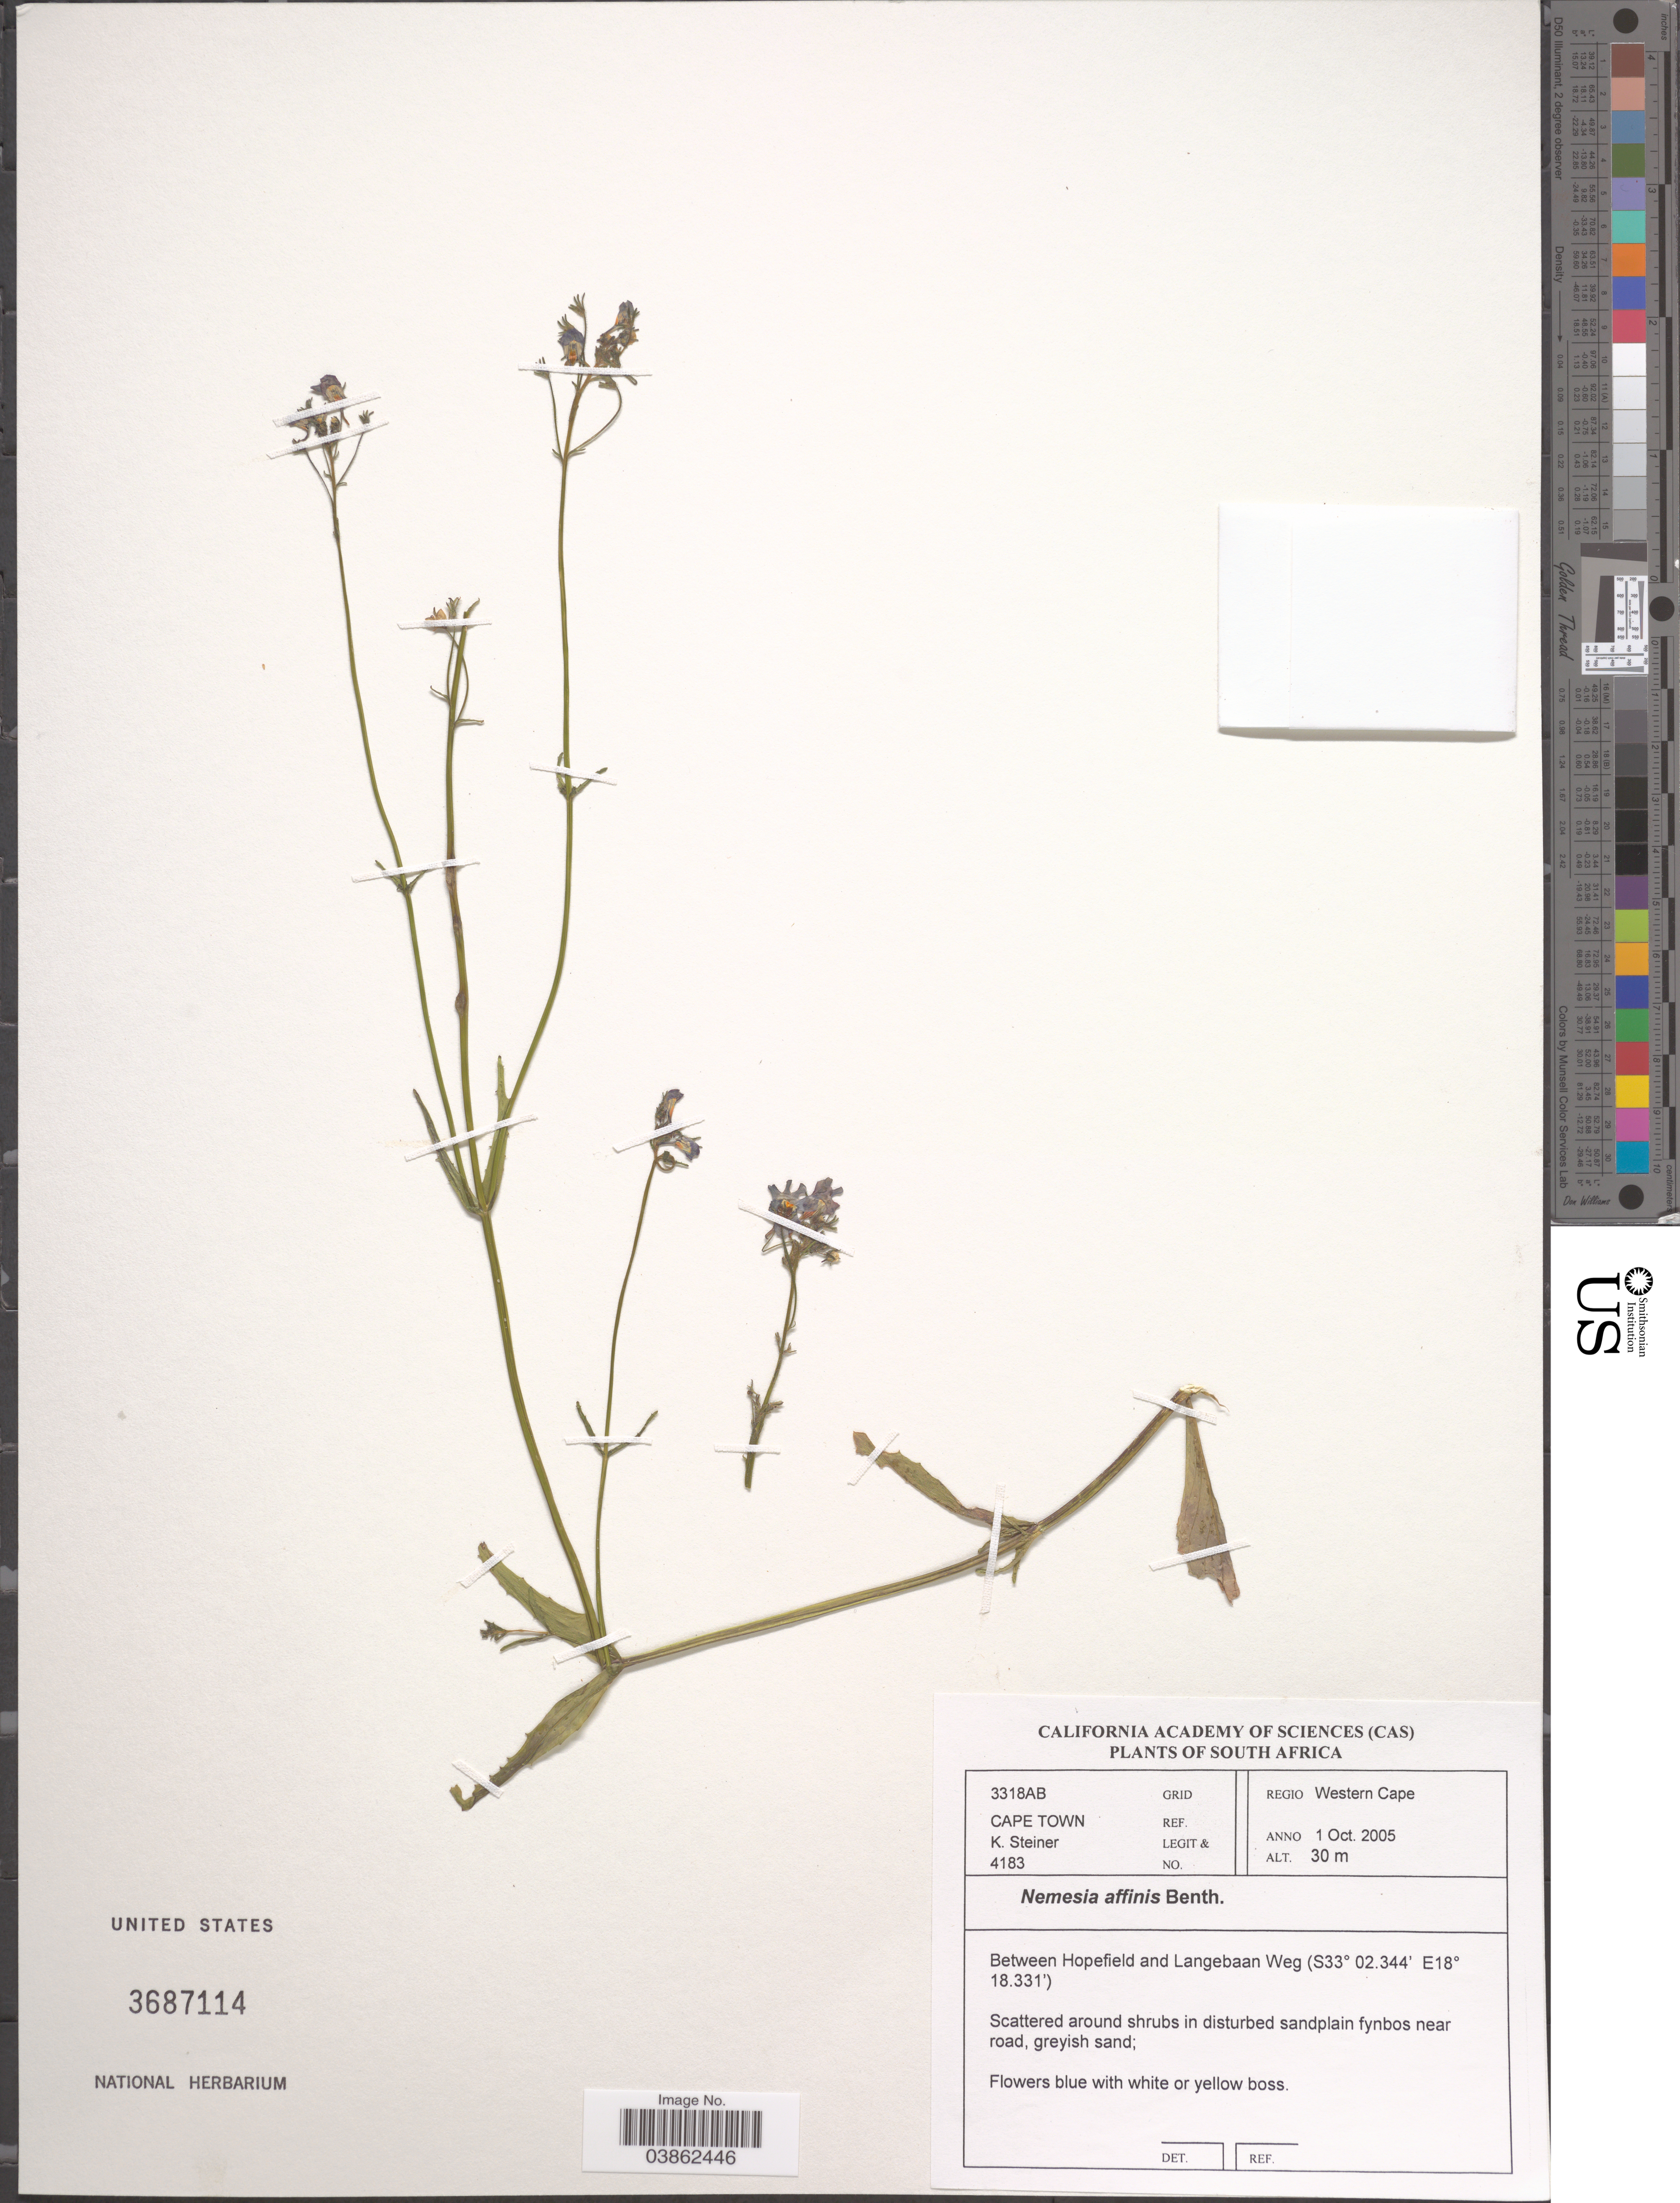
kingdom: Plantae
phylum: Tracheophyta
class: Magnoliopsida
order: Lamiales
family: Scrophulariaceae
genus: Nemesia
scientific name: Nemesia affinis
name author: Benth.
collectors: K. Steiner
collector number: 4183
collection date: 2005-10-01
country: South Africa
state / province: Western Cape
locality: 3318AB Capetown Grid Ref. Regio Western Cape. Between Hopefield and Langebaan.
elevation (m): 30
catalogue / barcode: US 3687114